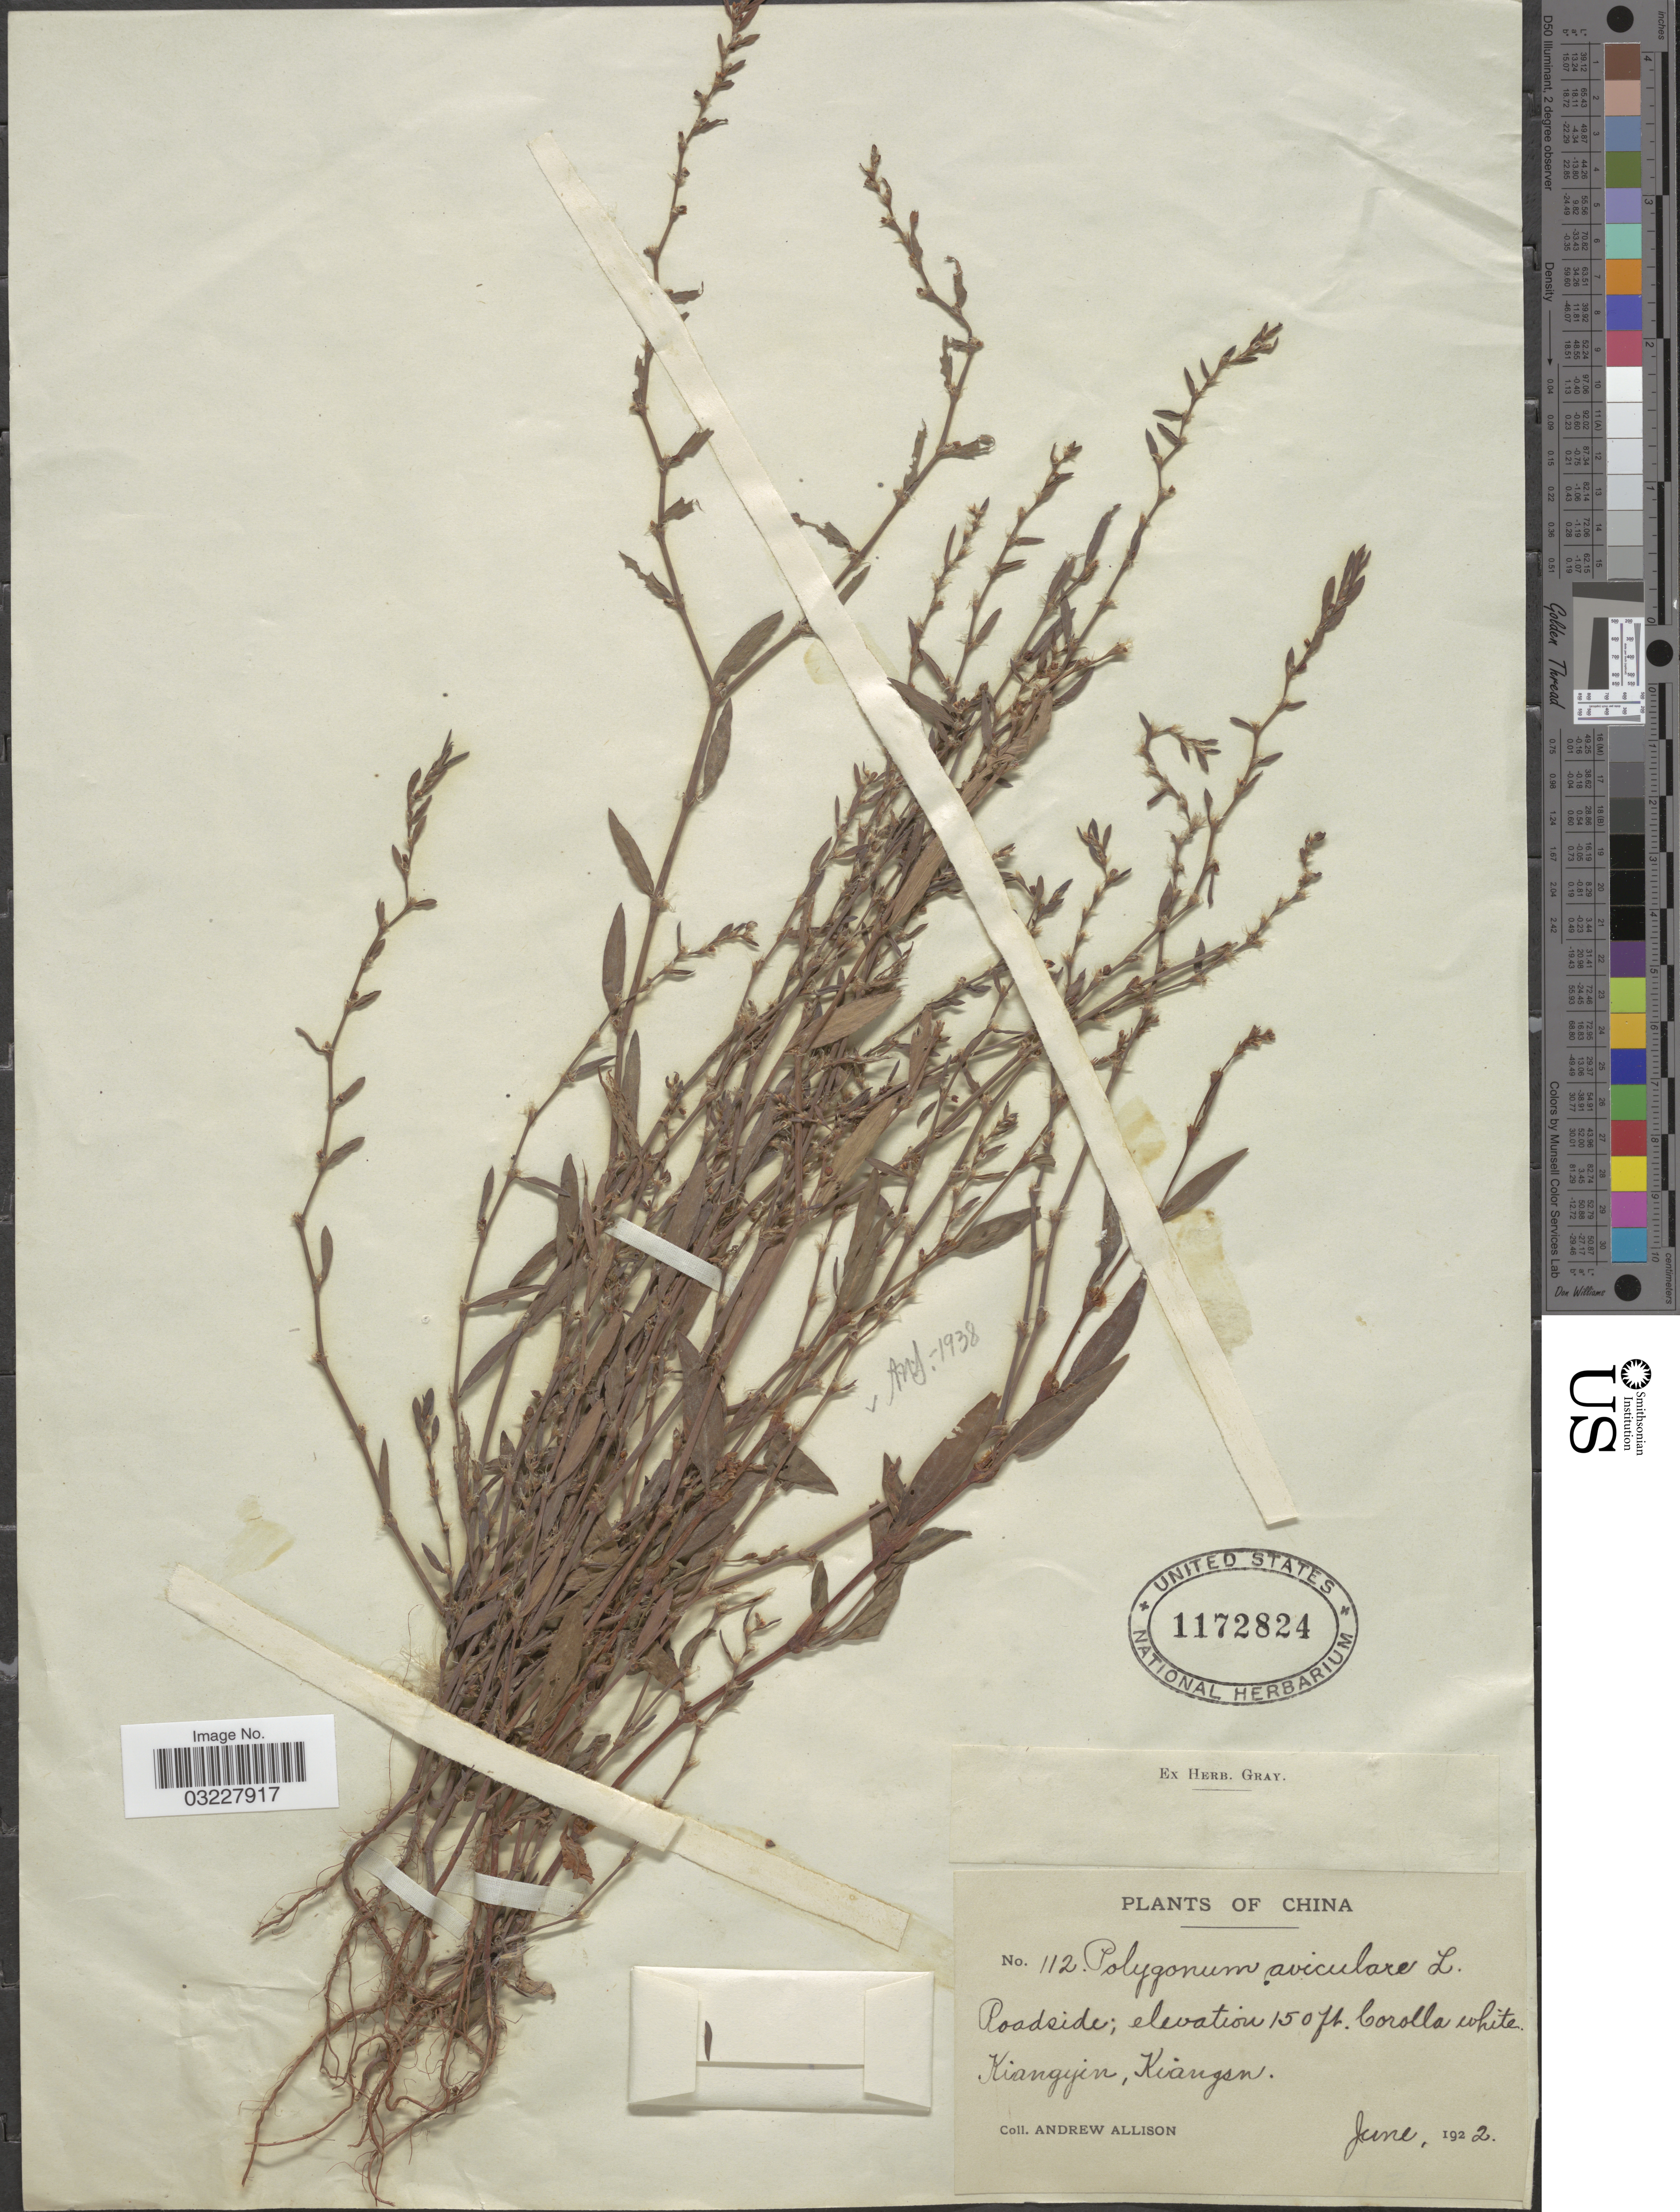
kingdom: Plantae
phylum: Tracheophyta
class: Magnoliopsida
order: Caryophyllales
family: Polygonaceae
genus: Polygonum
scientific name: Polygonum aviculare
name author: L.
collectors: A. Allison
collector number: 112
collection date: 1922-06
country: China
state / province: Jiangsu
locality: Kiangejen [interpreted], Kiangsu.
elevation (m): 46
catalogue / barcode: US 1172824